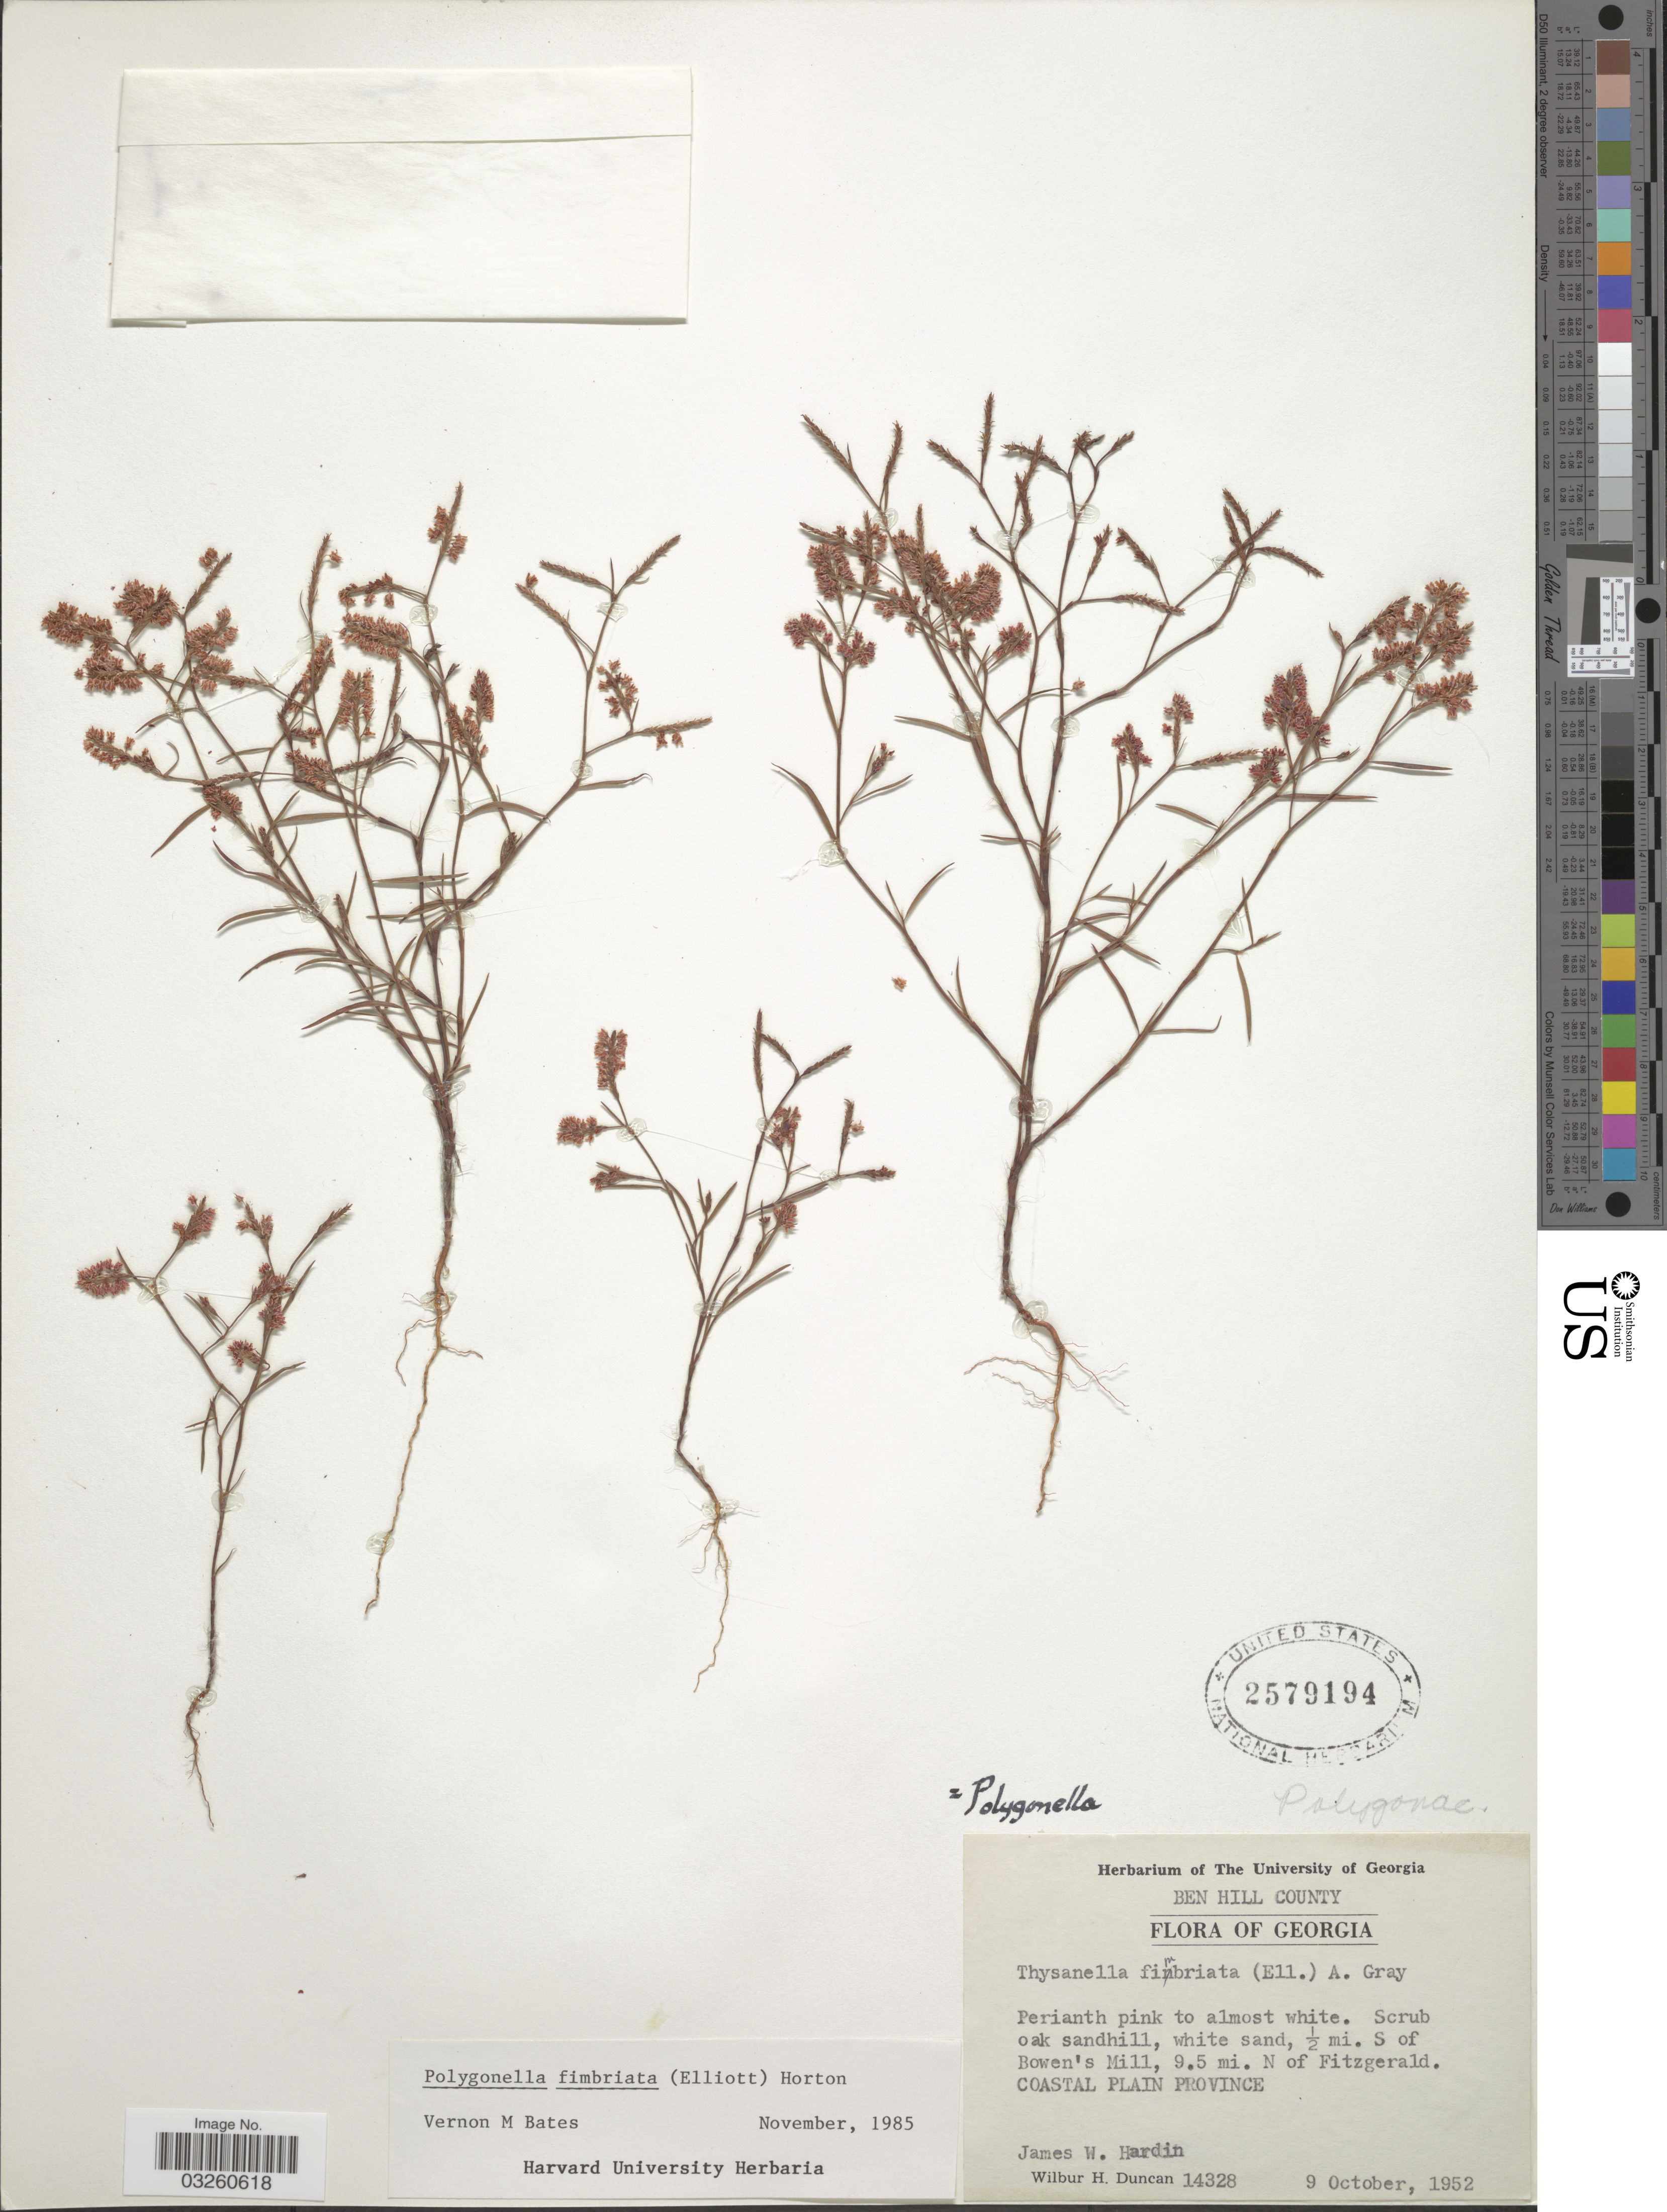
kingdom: Plantae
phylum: Tracheophyta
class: Magnoliopsida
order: Caryophyllales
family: Polygonaceae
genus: Polygonella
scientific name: Polygonella fimbriata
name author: (Elliott) Horton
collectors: J. W. Hardin & W. H. Duncan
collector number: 14328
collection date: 1952-10-09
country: United States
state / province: Georgia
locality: Ben Hill County. ½ mi. S of Bowen's Mill, 9.5 mi. N of Fitzgerald. Coastal Plain Province.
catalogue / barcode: US 2579194